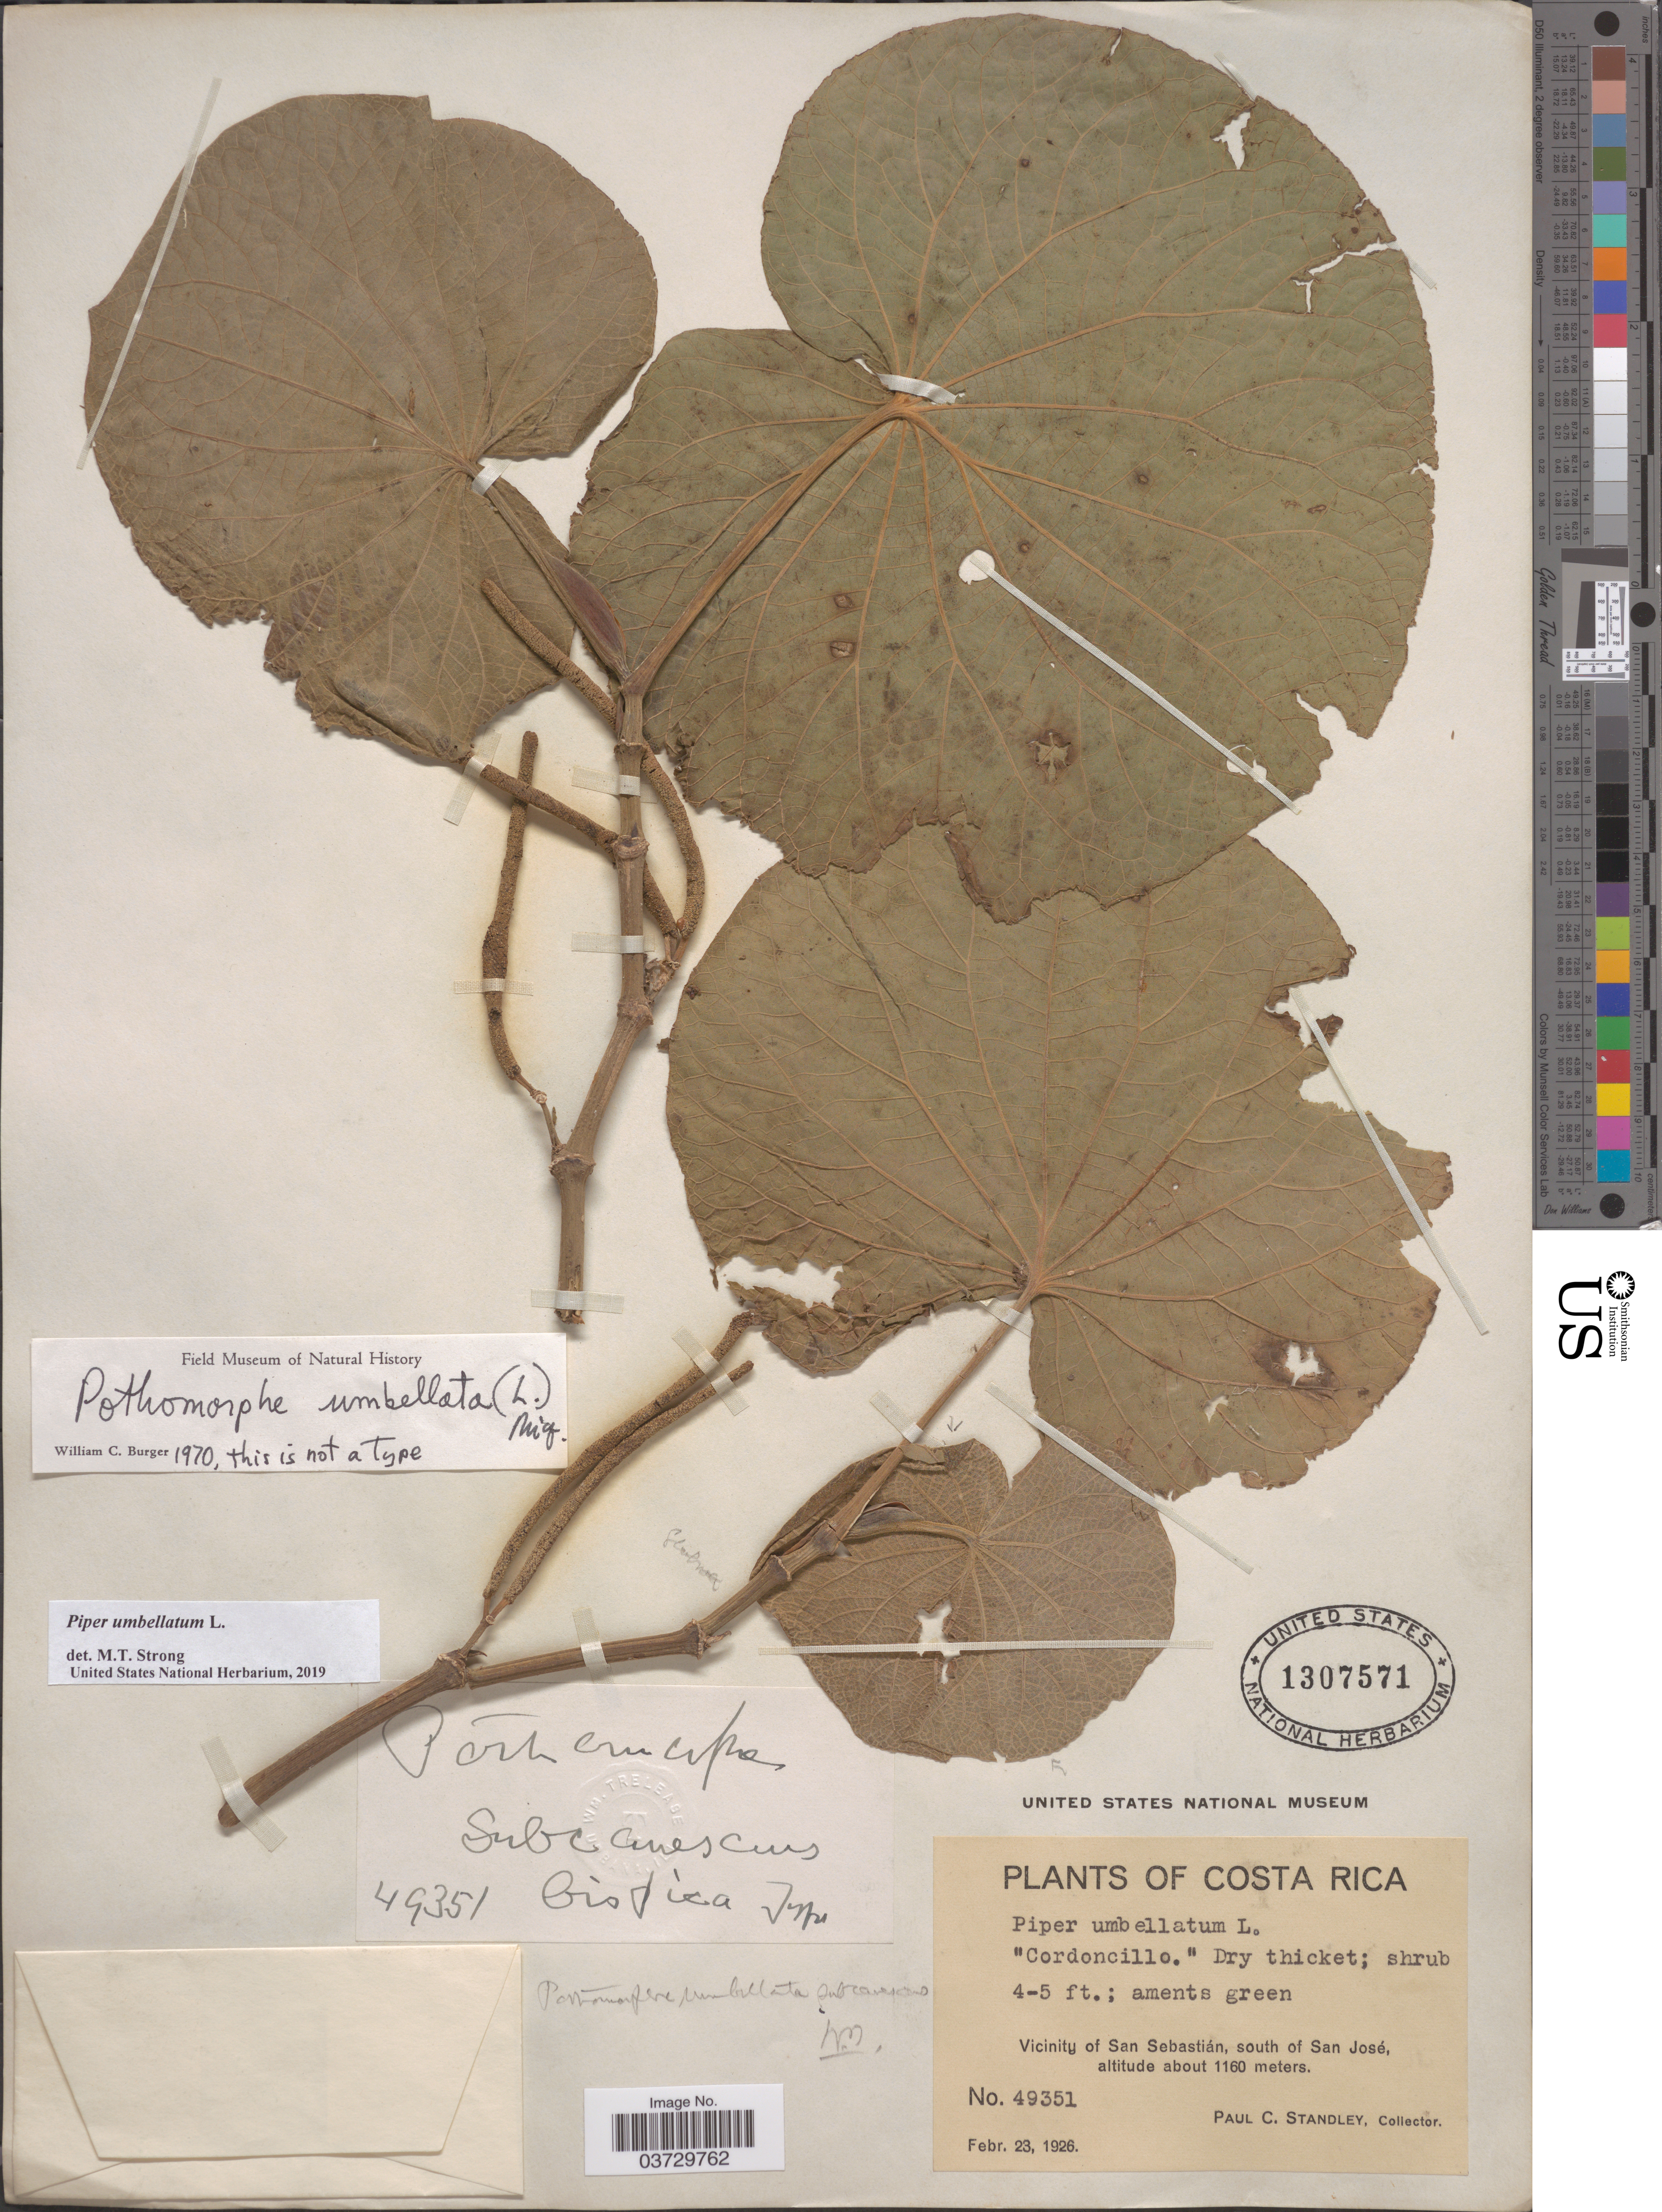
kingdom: Plantae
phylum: Tracheophyta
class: Magnoliopsida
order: Piperales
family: Piperaceae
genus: Piper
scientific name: Piper umbellatum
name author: L.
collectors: P. C. Standley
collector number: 49351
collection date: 1926-02-23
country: Costa Rica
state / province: San José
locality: Vicinity of San Sebastián, south of San José.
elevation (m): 1160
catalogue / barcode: US 1307571